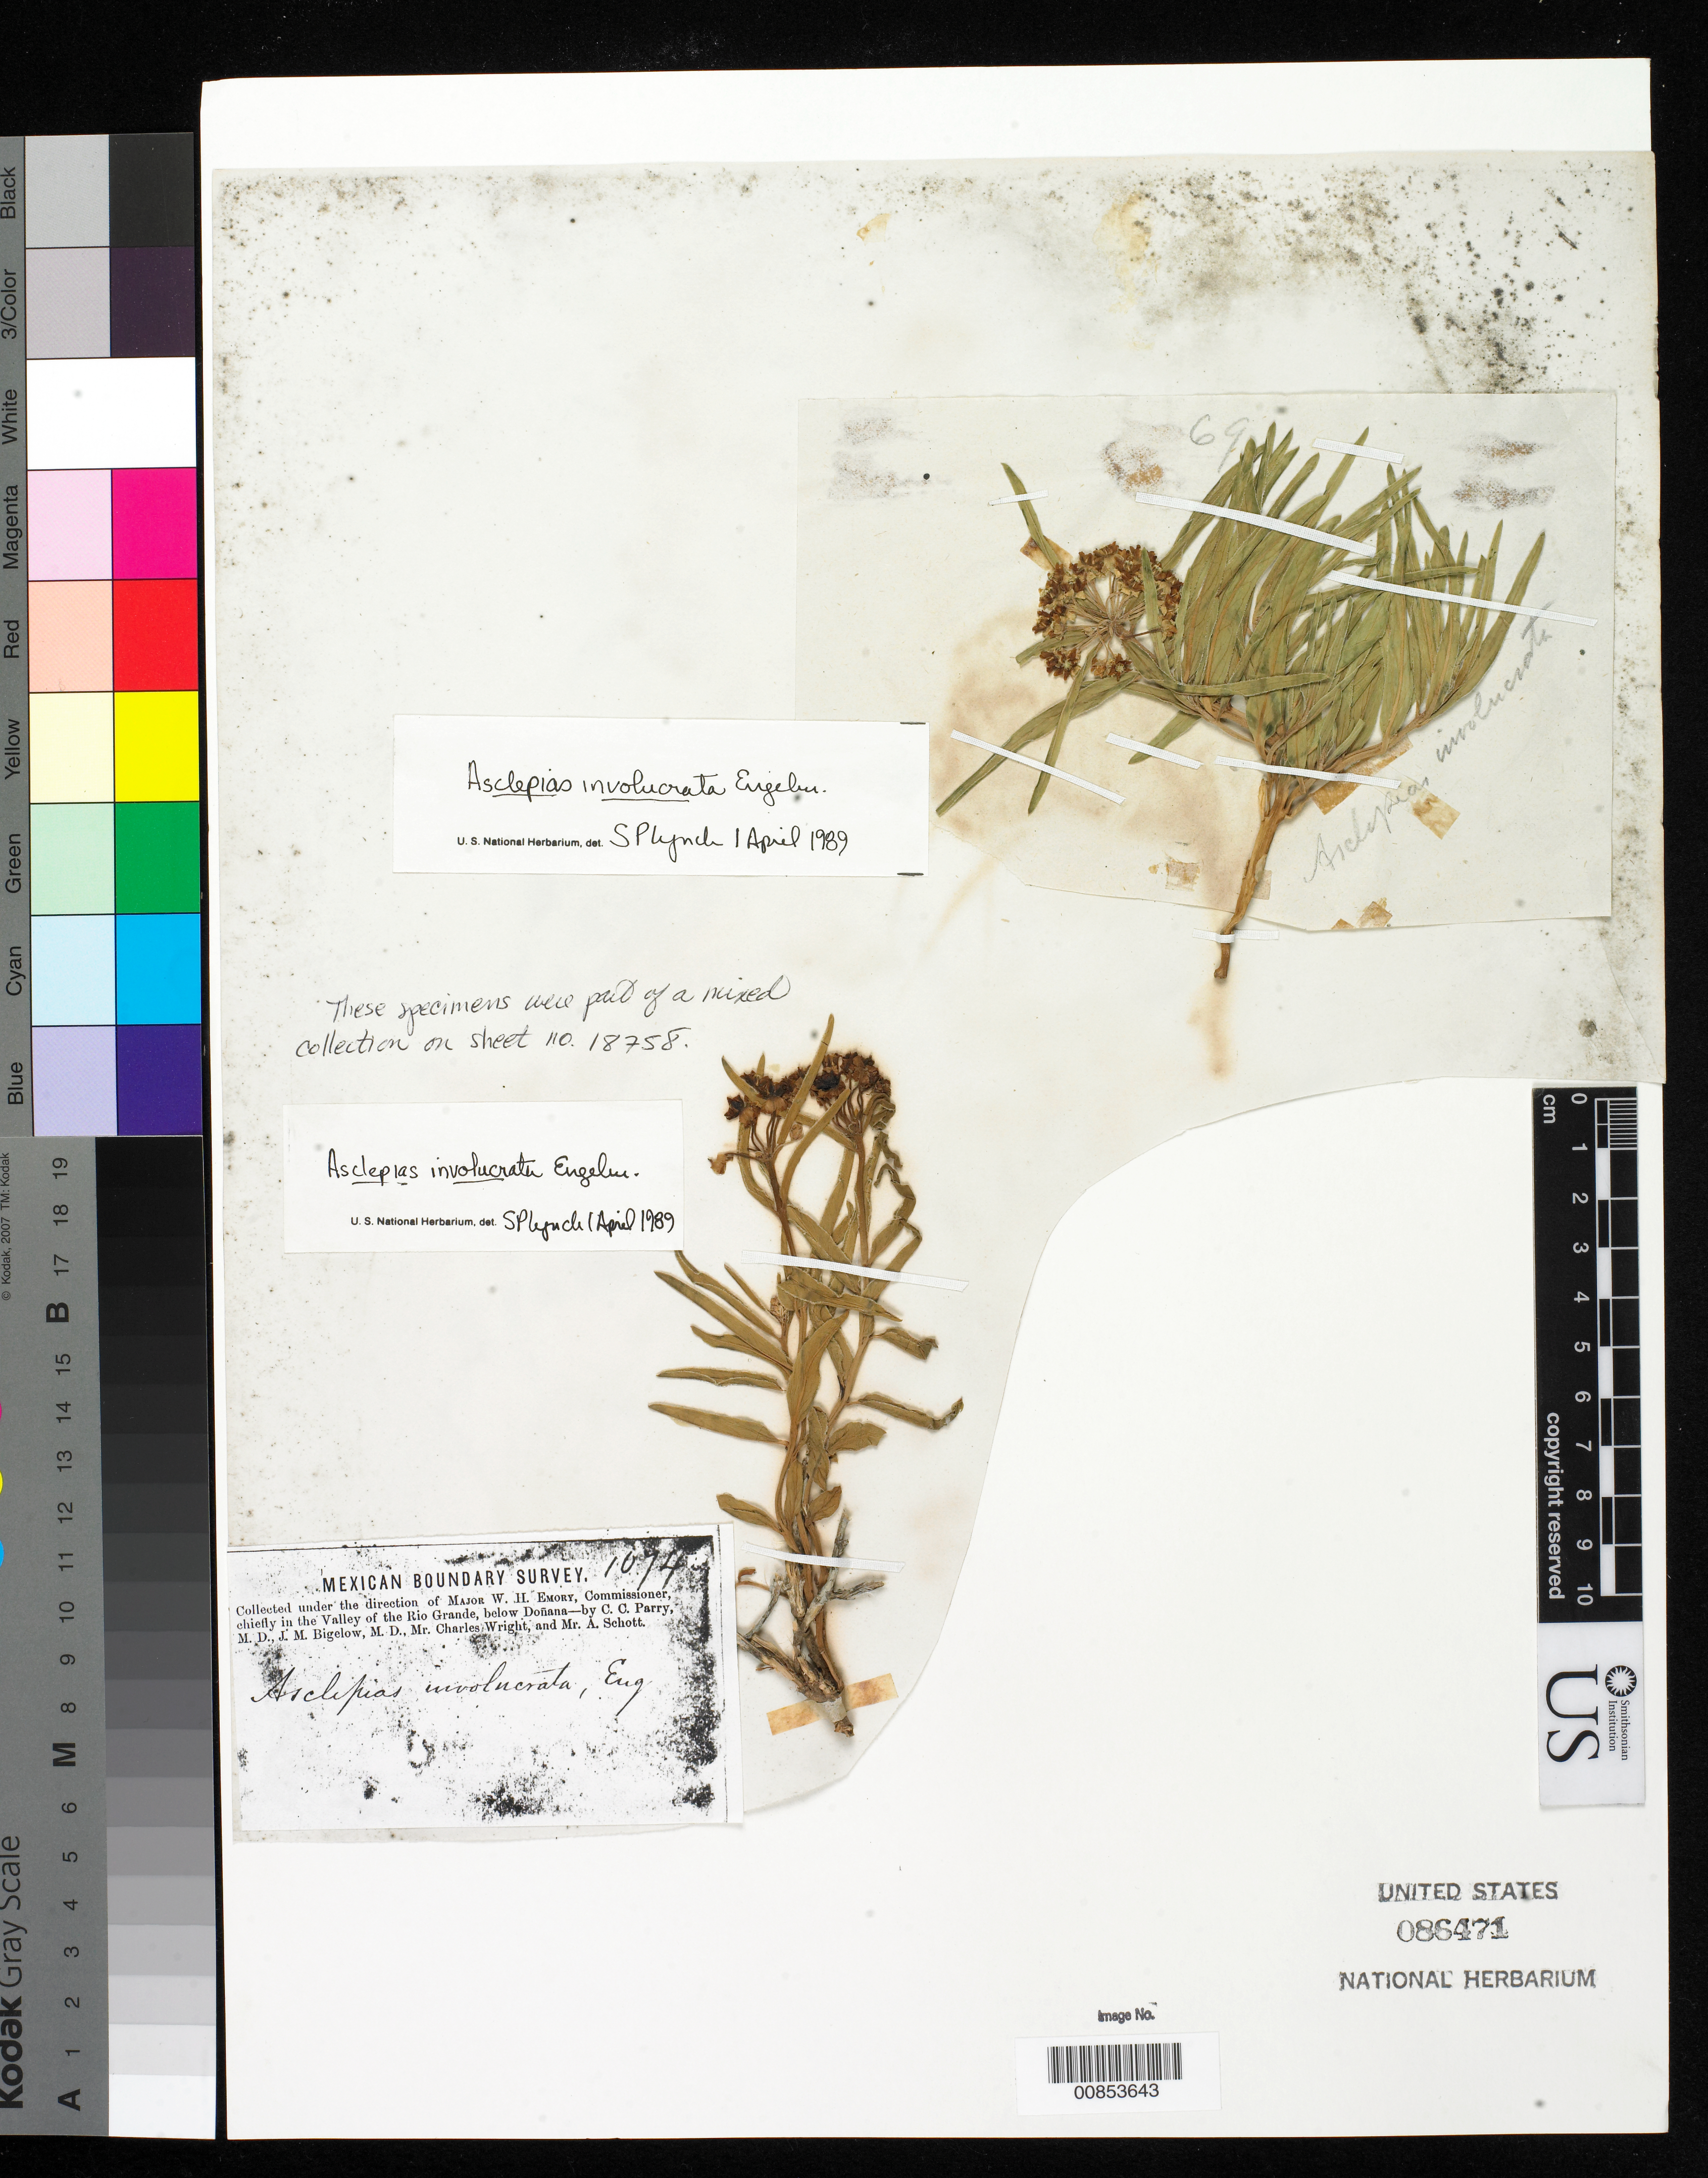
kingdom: Plantae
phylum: Tracheophyta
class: Magnoliopsida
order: Gentianales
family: Apocynaceae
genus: Asclepias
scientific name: Asclepias involucrata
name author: Engelm. ex Torr.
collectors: C. C. Parry, J. M. Bigelow, C. Wright & A. C. V. Schott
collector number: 1074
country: United States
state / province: New Mexico / Texas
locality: Valley of the Rio Grande, below Doñana.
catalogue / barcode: US 86471